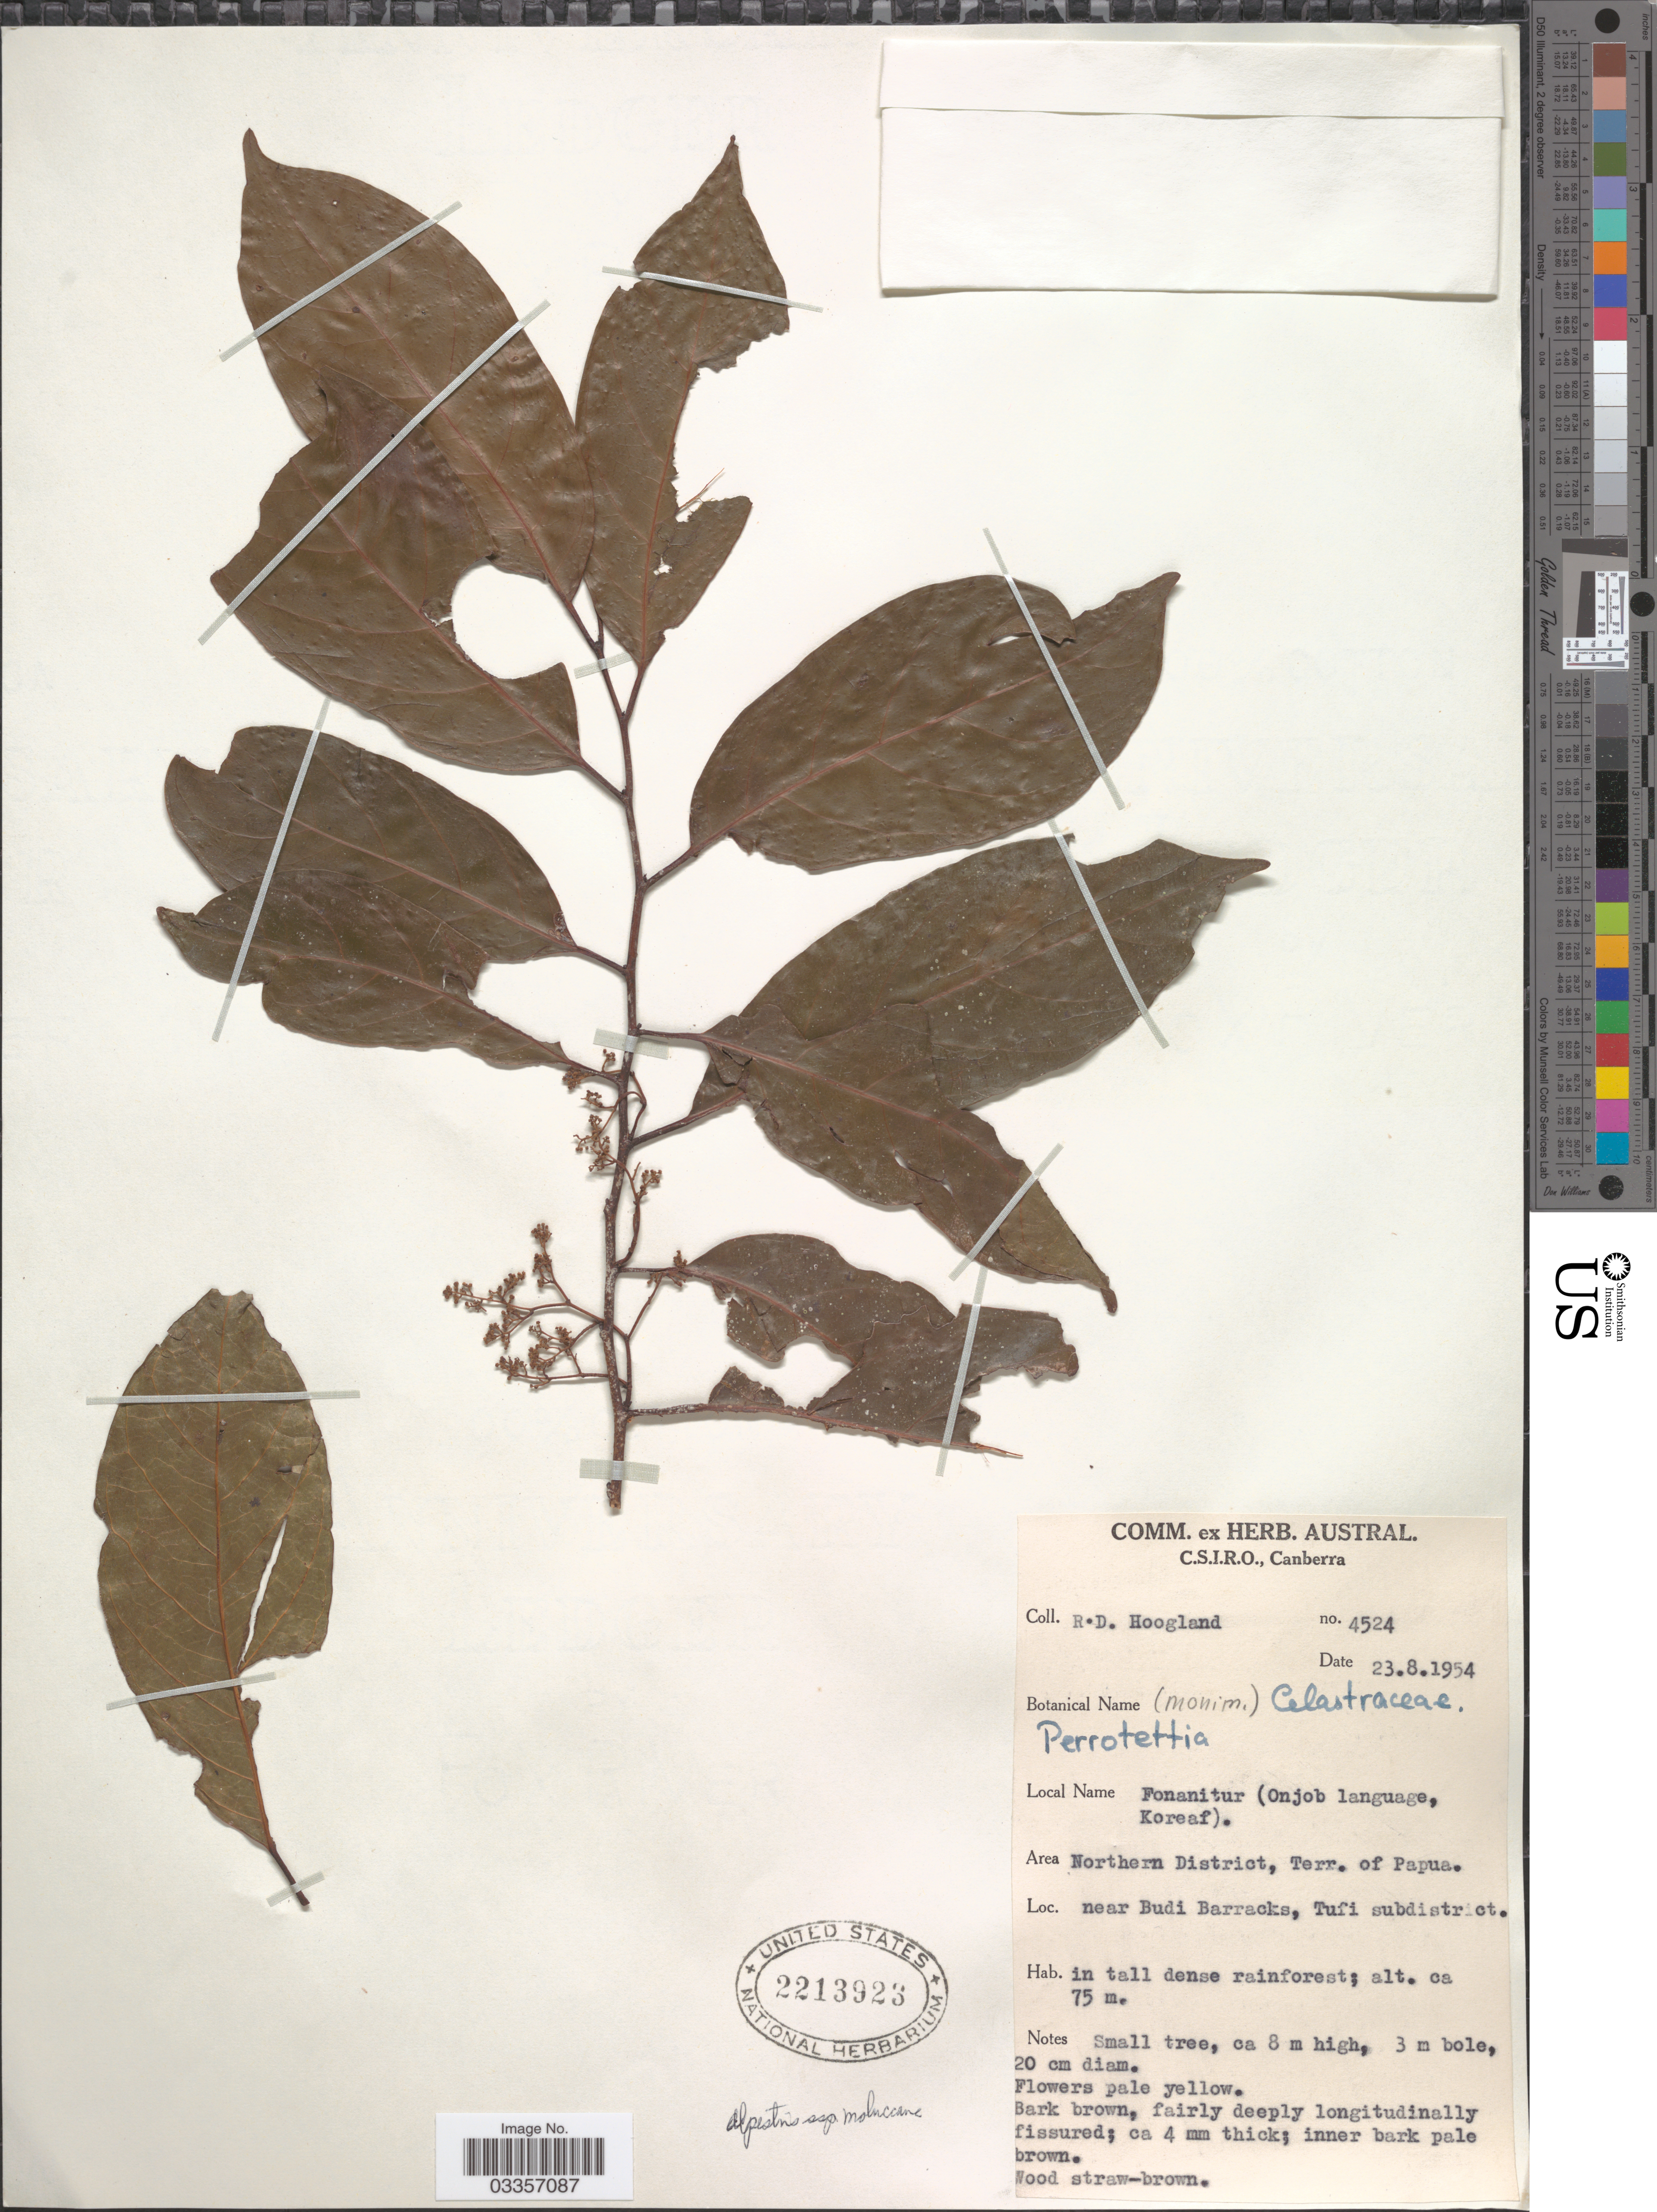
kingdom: Plantae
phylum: Tracheophyta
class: Magnoliopsida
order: Huerteales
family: Dipentodontaceae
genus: Perrottetia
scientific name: Perrottetia alpestris subsp. moluccana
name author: (Blume) Ding Hou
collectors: R. D. Hoogland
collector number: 4524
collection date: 1954-08-23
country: Papua New Guinea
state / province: Northern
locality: Northern District, Terr. of Papua, near Budi Barracks, Tifu subdistrict.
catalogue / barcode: US 2213923